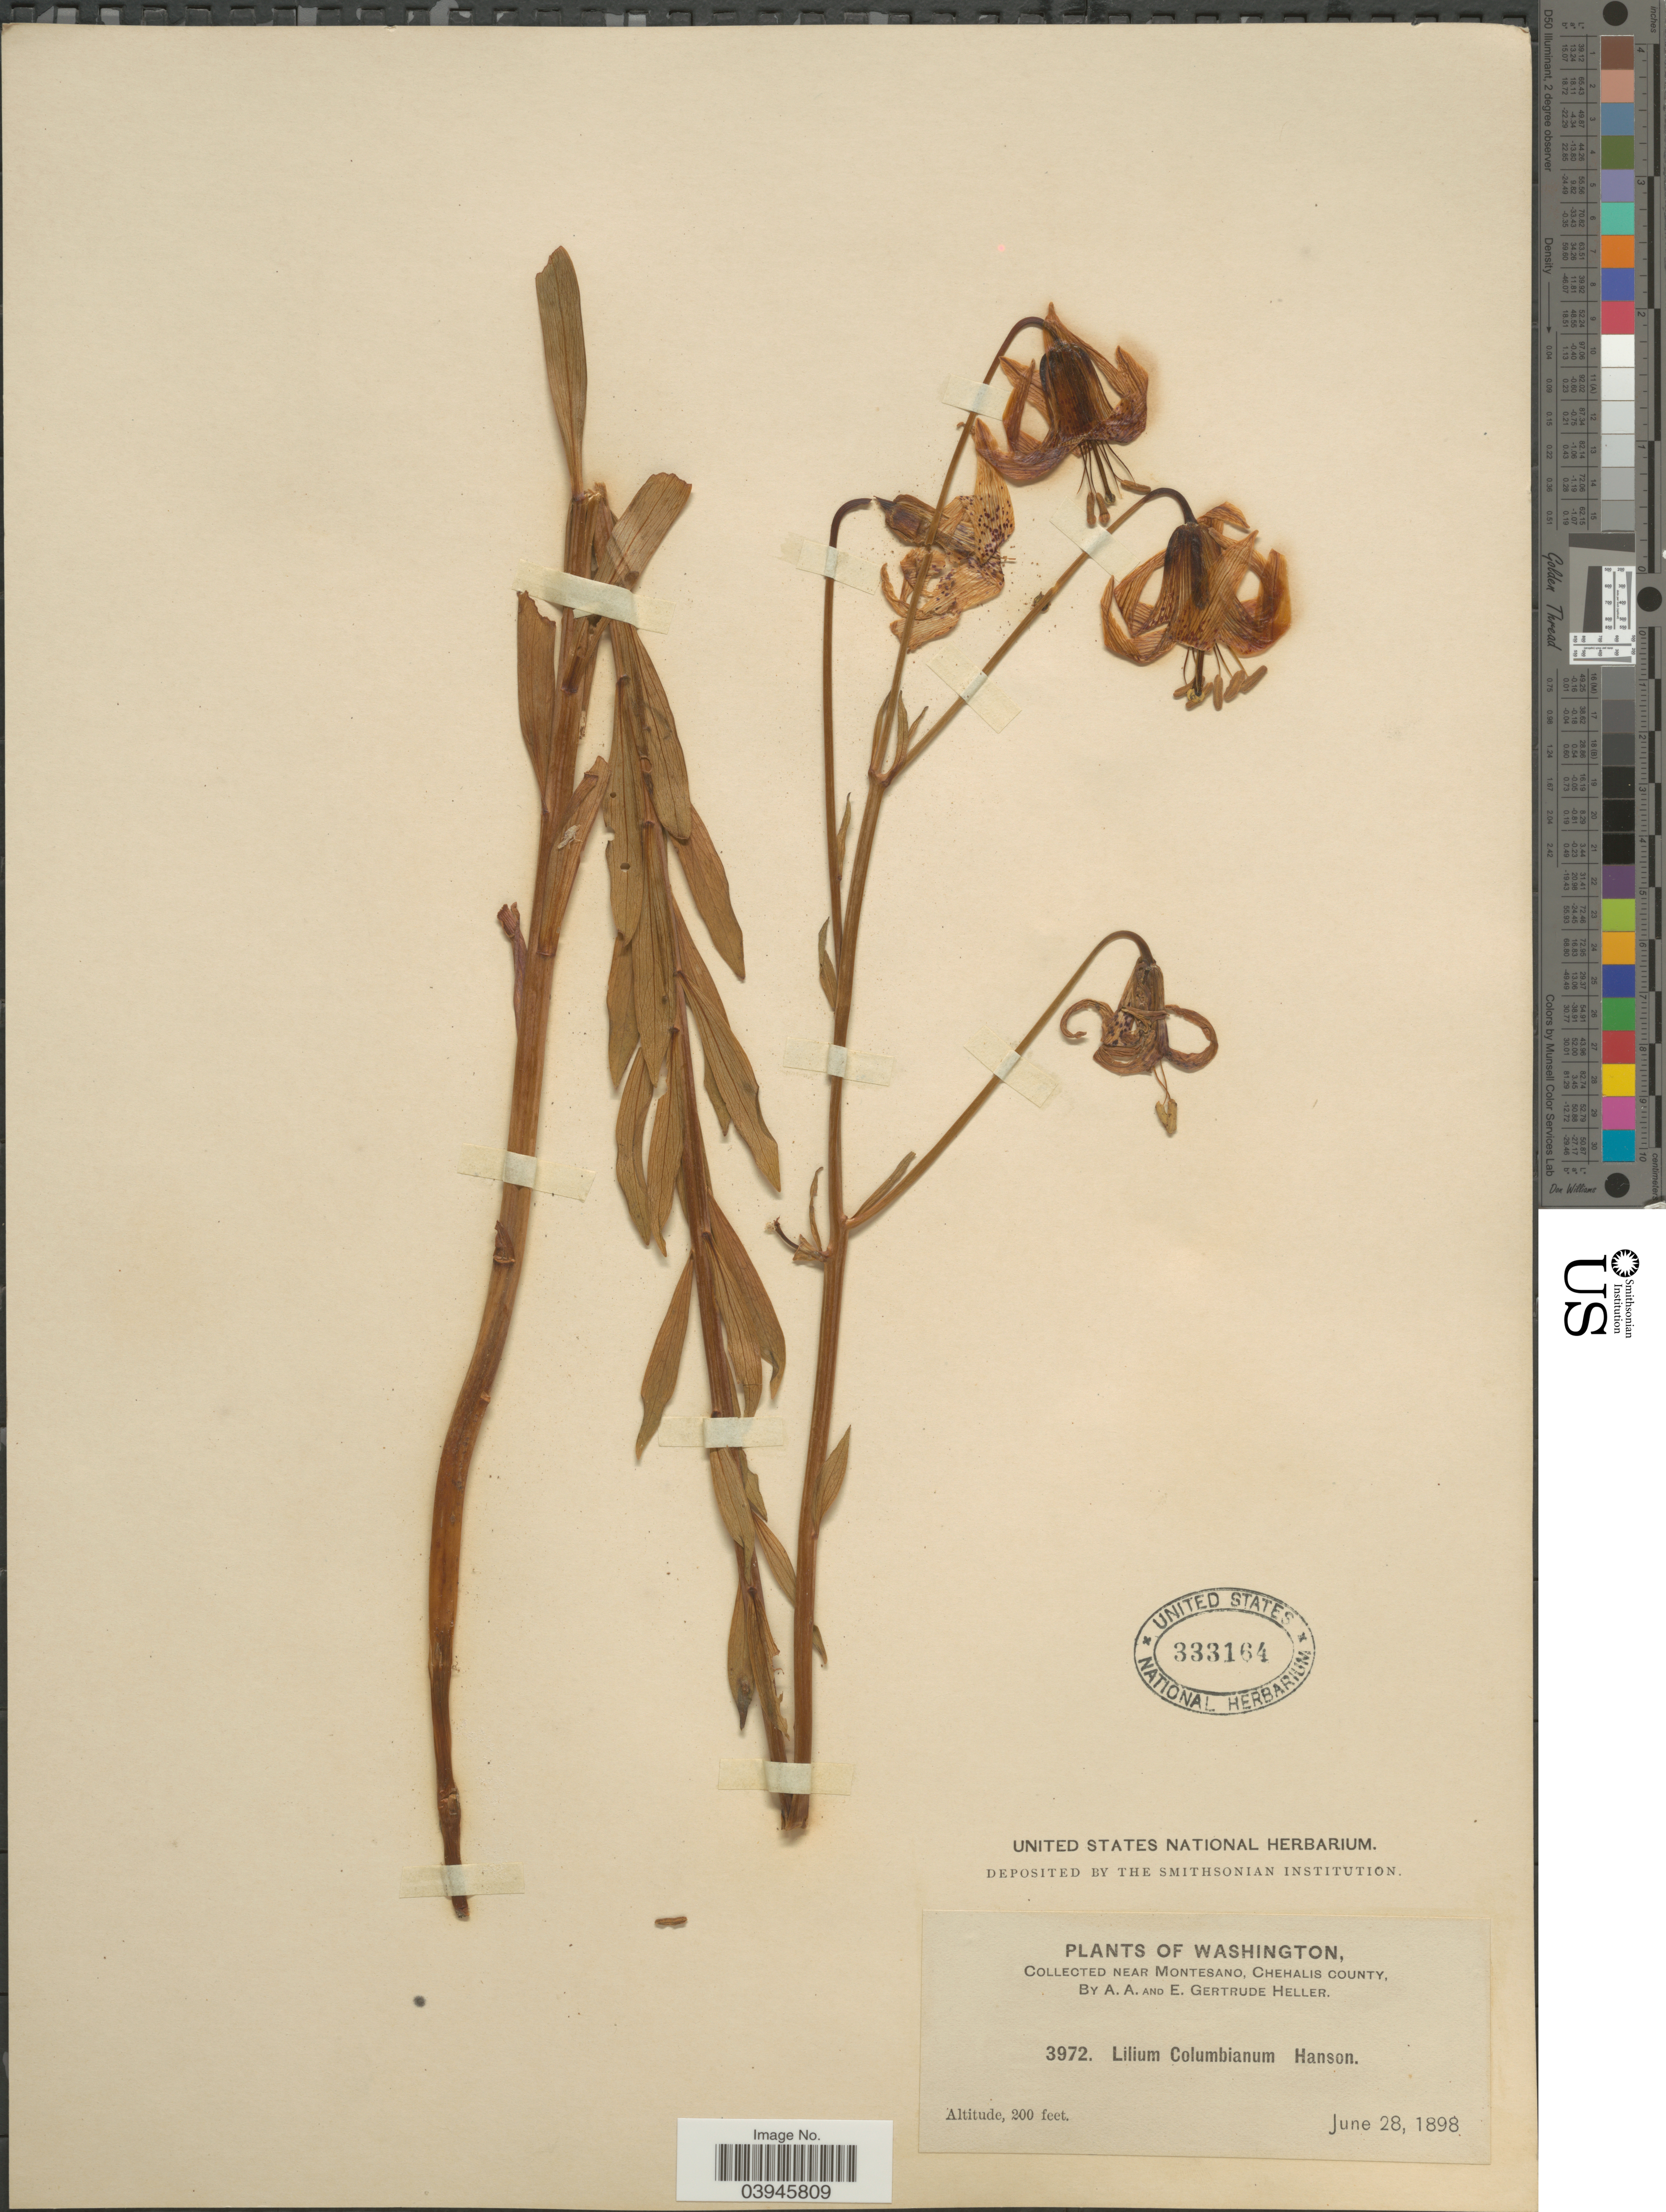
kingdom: Plantae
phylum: Tracheophyta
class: Liliopsida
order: Liliales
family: Liliaceae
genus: Lilium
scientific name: Lilium columbianum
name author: Leichtlin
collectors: A. A. Heller & E. G. Heller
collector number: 3972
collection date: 1898-06-28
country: United States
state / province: Washington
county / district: Grays Harbor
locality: Near Montesano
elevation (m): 61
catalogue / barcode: US 333164